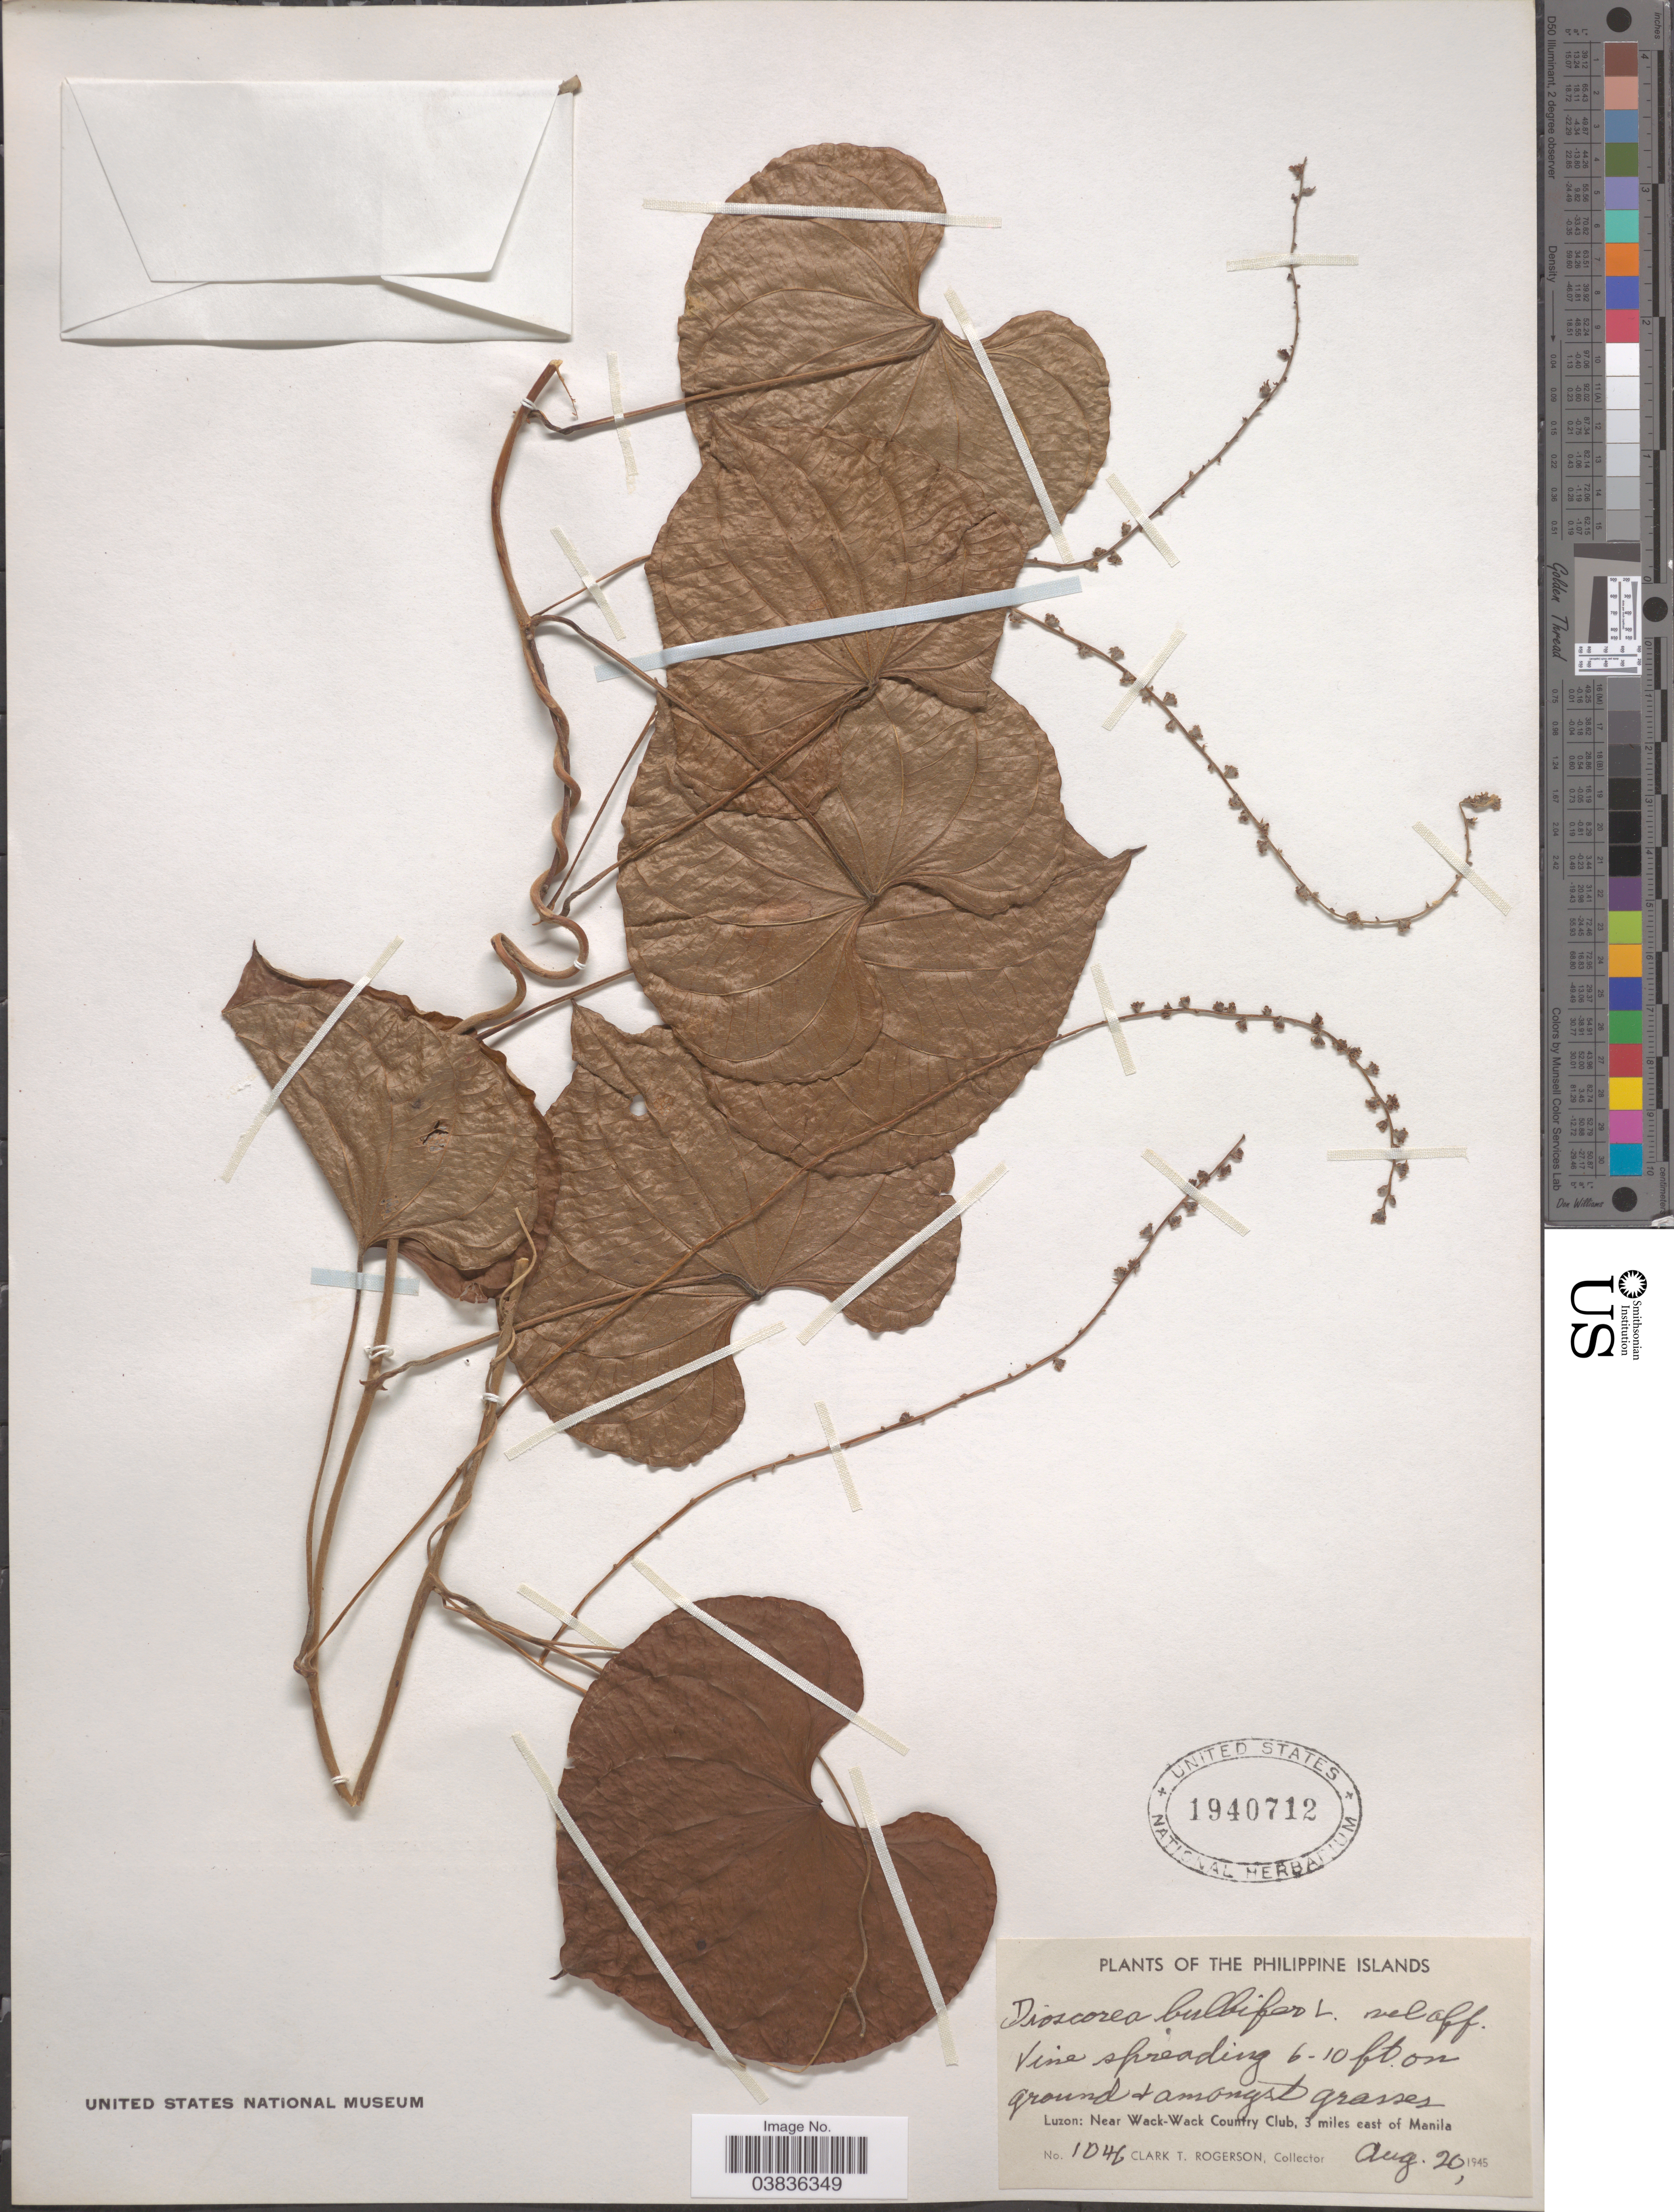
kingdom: Plantae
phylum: Tracheophyta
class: Liliopsida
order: Dioscoreales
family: Dioscoreaceae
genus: Dioscorea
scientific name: Dioscorea bulbifera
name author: L.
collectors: C. Rogerson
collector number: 1046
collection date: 1945-08-20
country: Philippines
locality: Philippine Islands. Luzon: Near Wack-Wack Country Club, 3 miles east of Manila.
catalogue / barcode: US 1940712